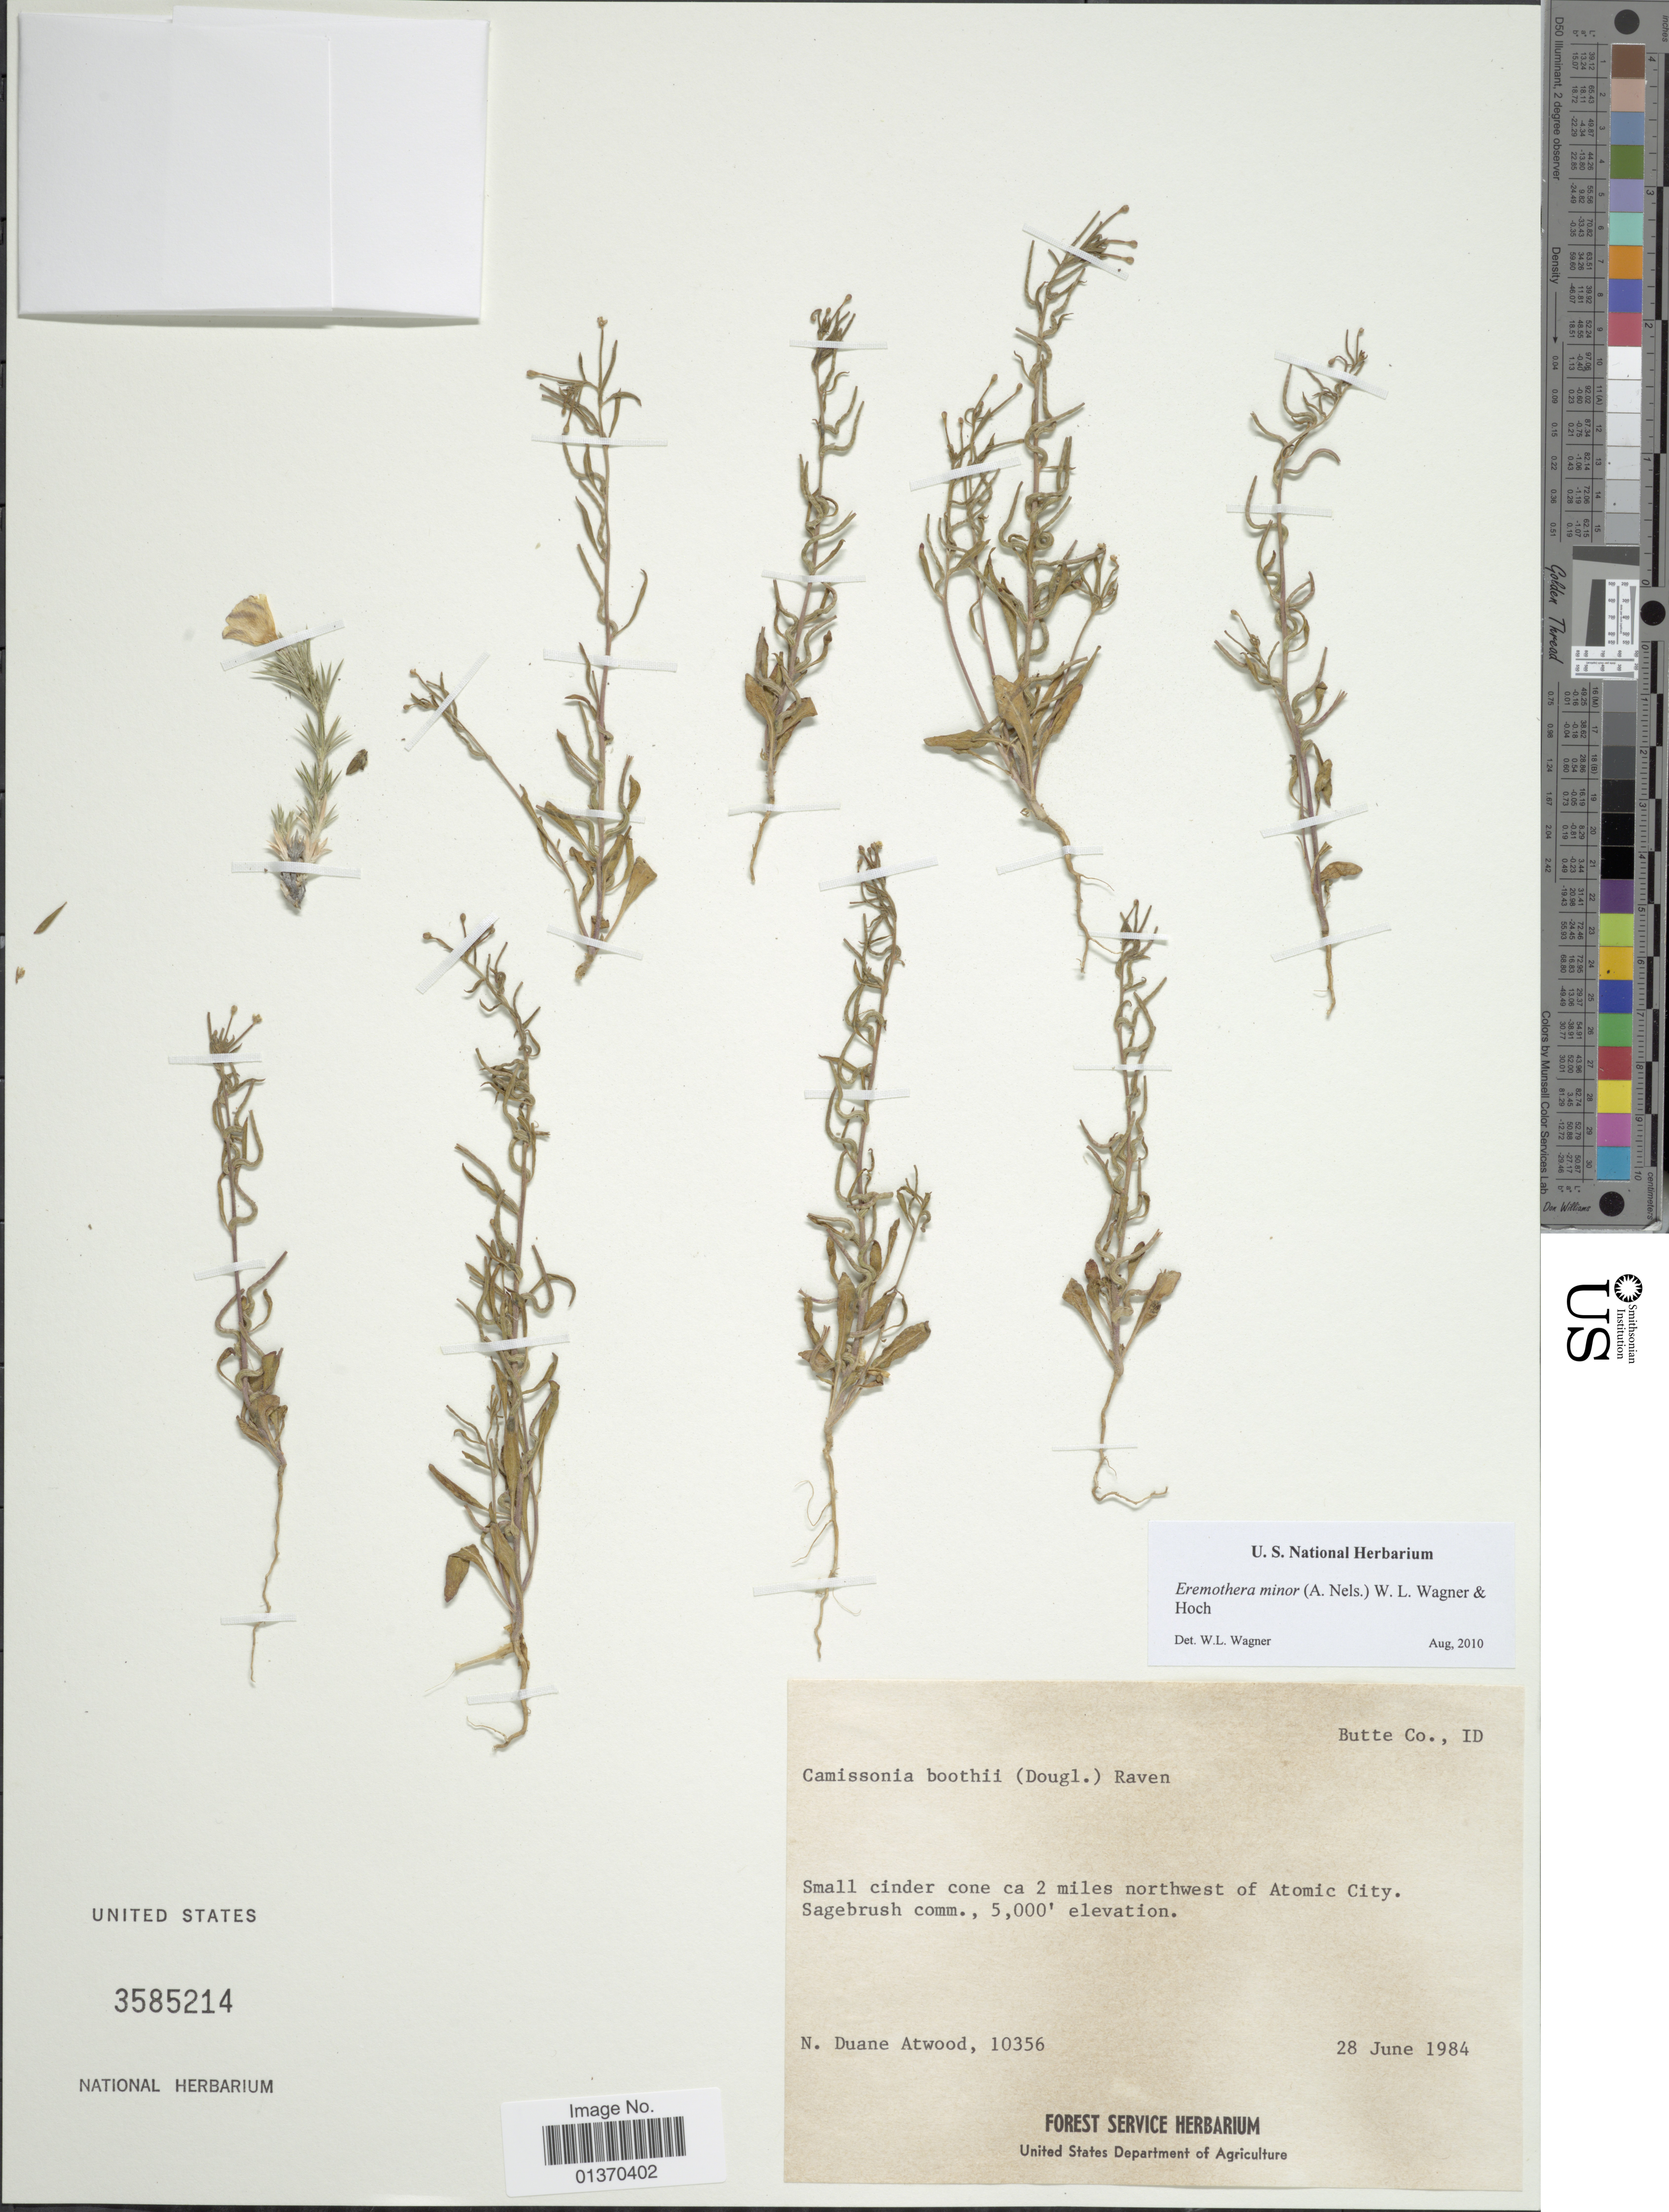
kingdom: Plantae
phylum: Tracheophyta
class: Magnoliopsida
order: Myrtales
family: Onagraceae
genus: Eremothera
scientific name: Eremothera minor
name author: (A. Nelson) W.L. Wagner & Hoch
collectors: N. Atwood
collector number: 10356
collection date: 1984-06-28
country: United States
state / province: Idaho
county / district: Cassia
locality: small cinder cone ca 2 miles northwest of Atomic City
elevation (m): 1524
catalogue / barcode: US 3585214